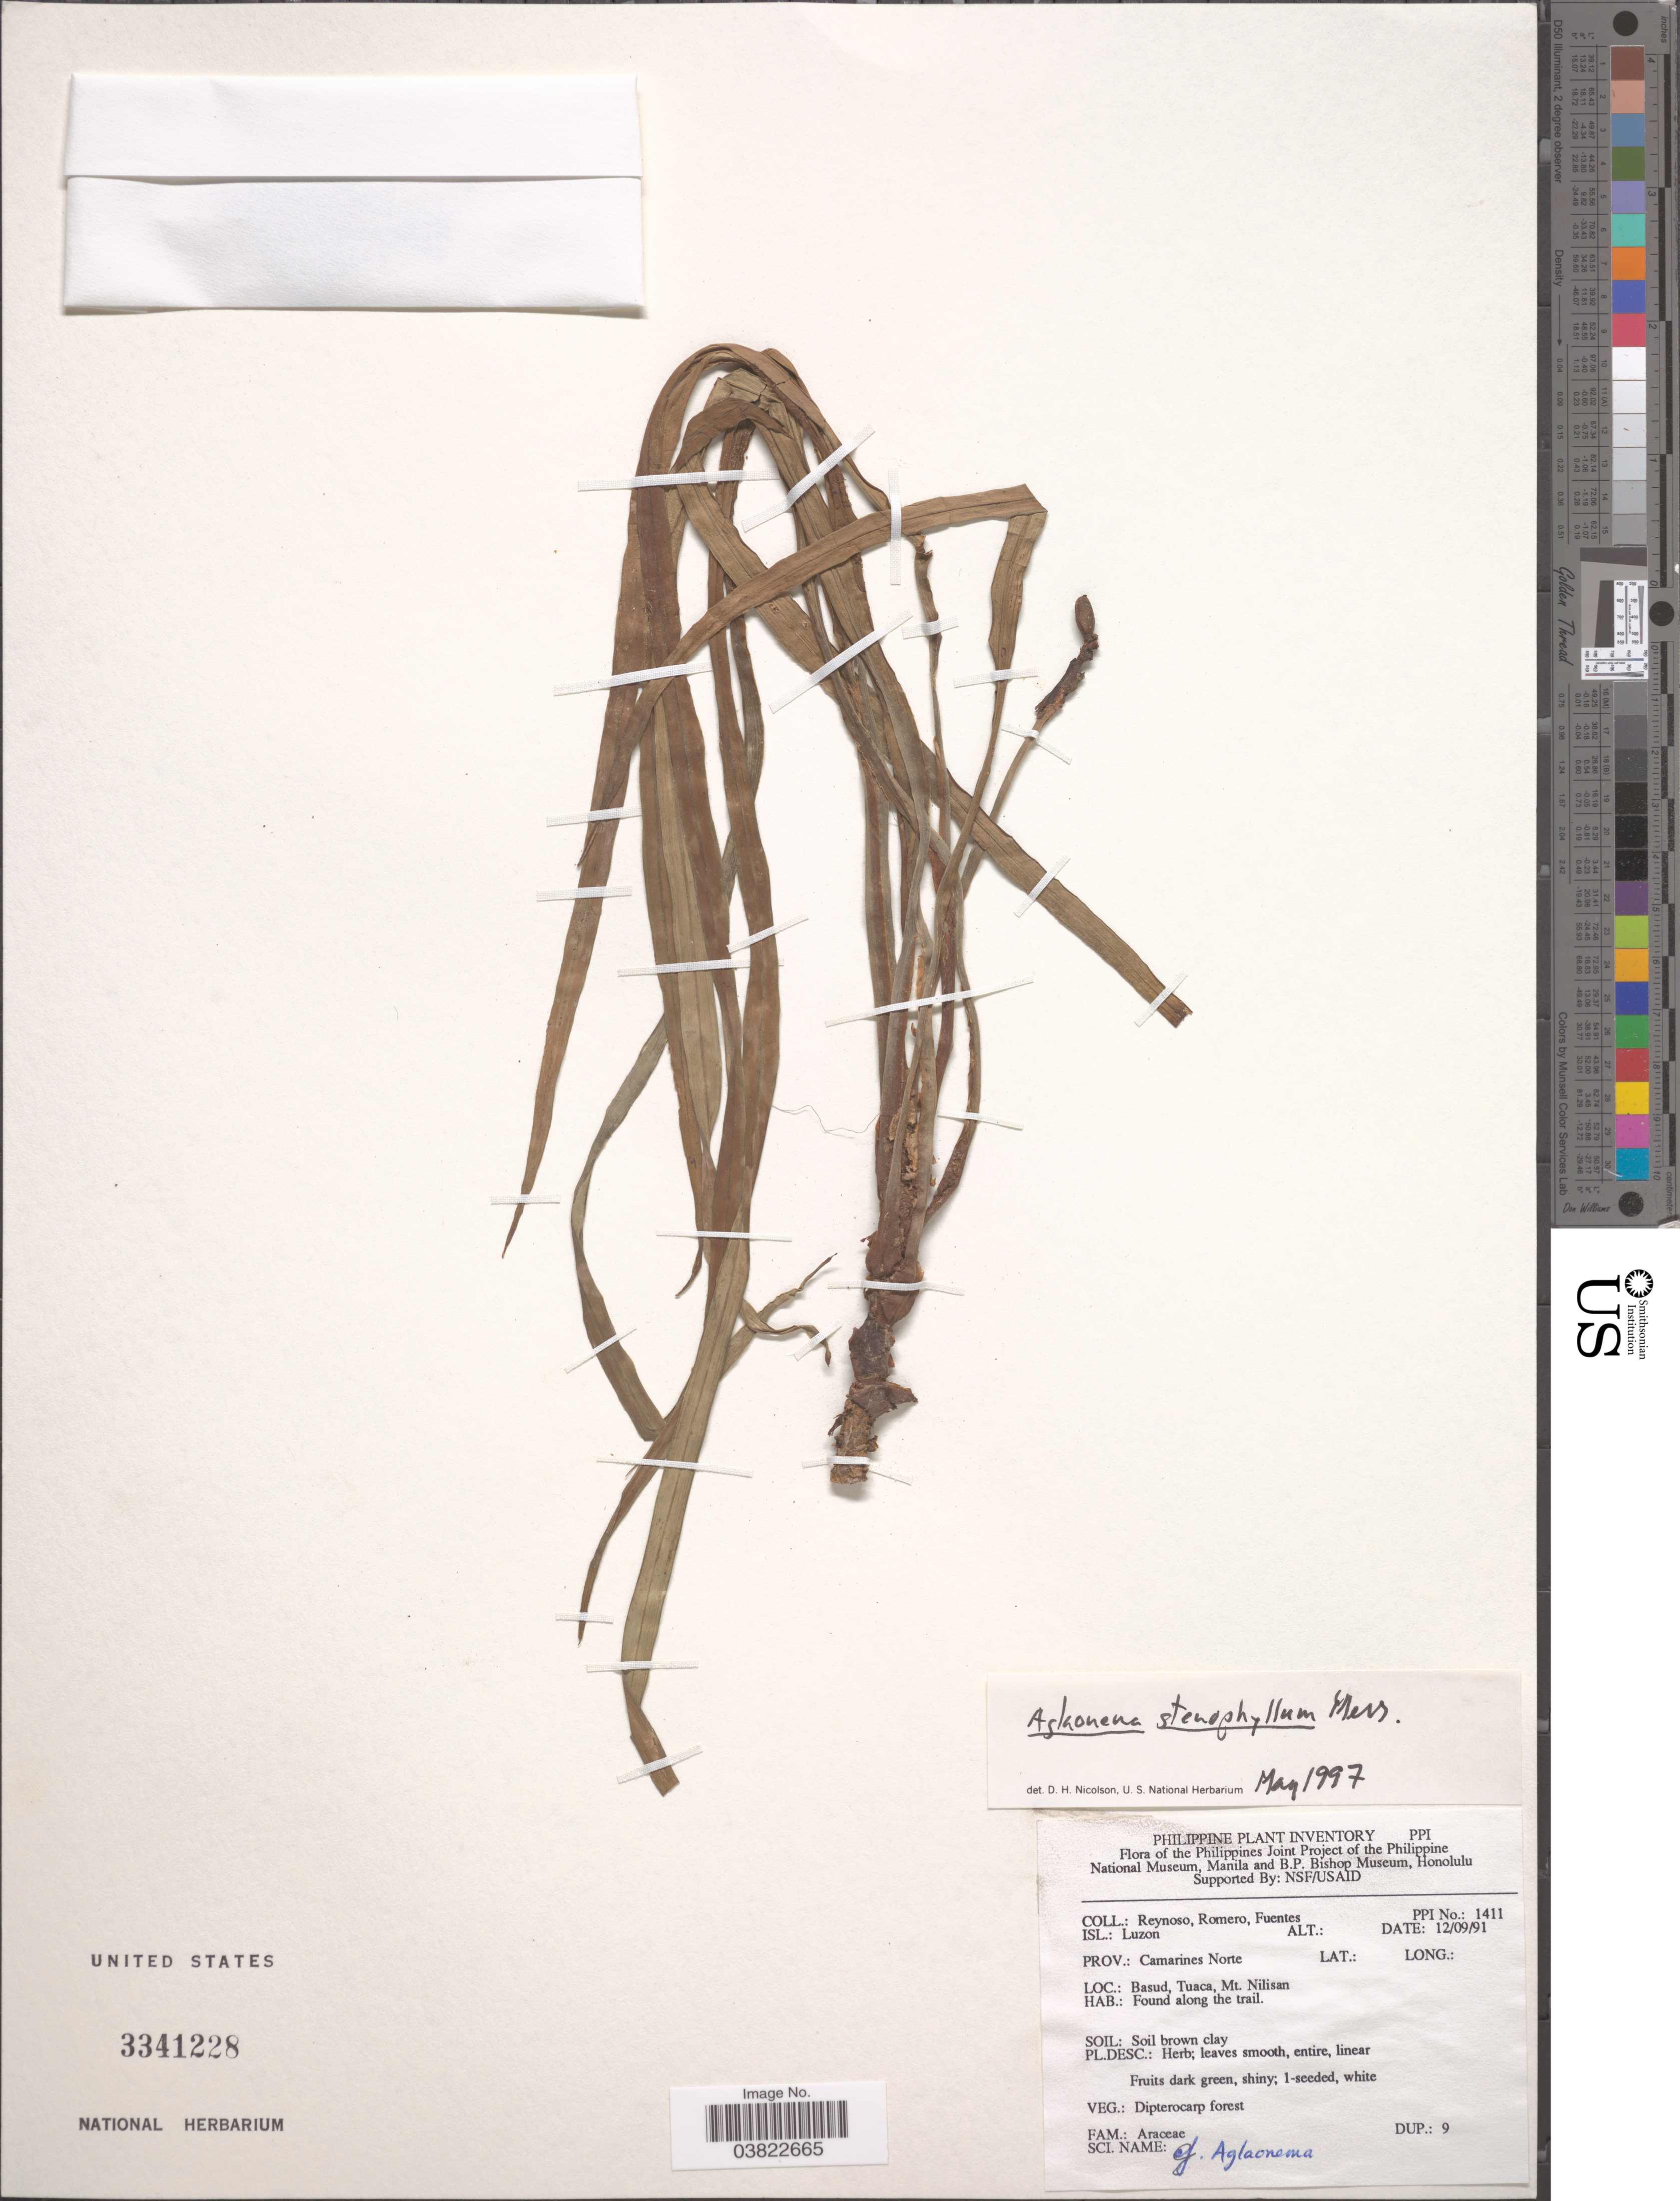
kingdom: Plantae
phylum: Tracheophyta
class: Liliopsida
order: Alismatales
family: Araceae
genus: Aglaonema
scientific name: Aglaonema stenophyllum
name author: Merr.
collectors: E. Reynoso, -. Romero & -. Fuentes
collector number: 1411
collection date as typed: Transcribed d/m/y: 12/9/91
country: Philippines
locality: Isl.: Luzon. Prov.: Camarines Norte. Basud, Tuaca, Mt. Nilisan.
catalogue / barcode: US 3341228